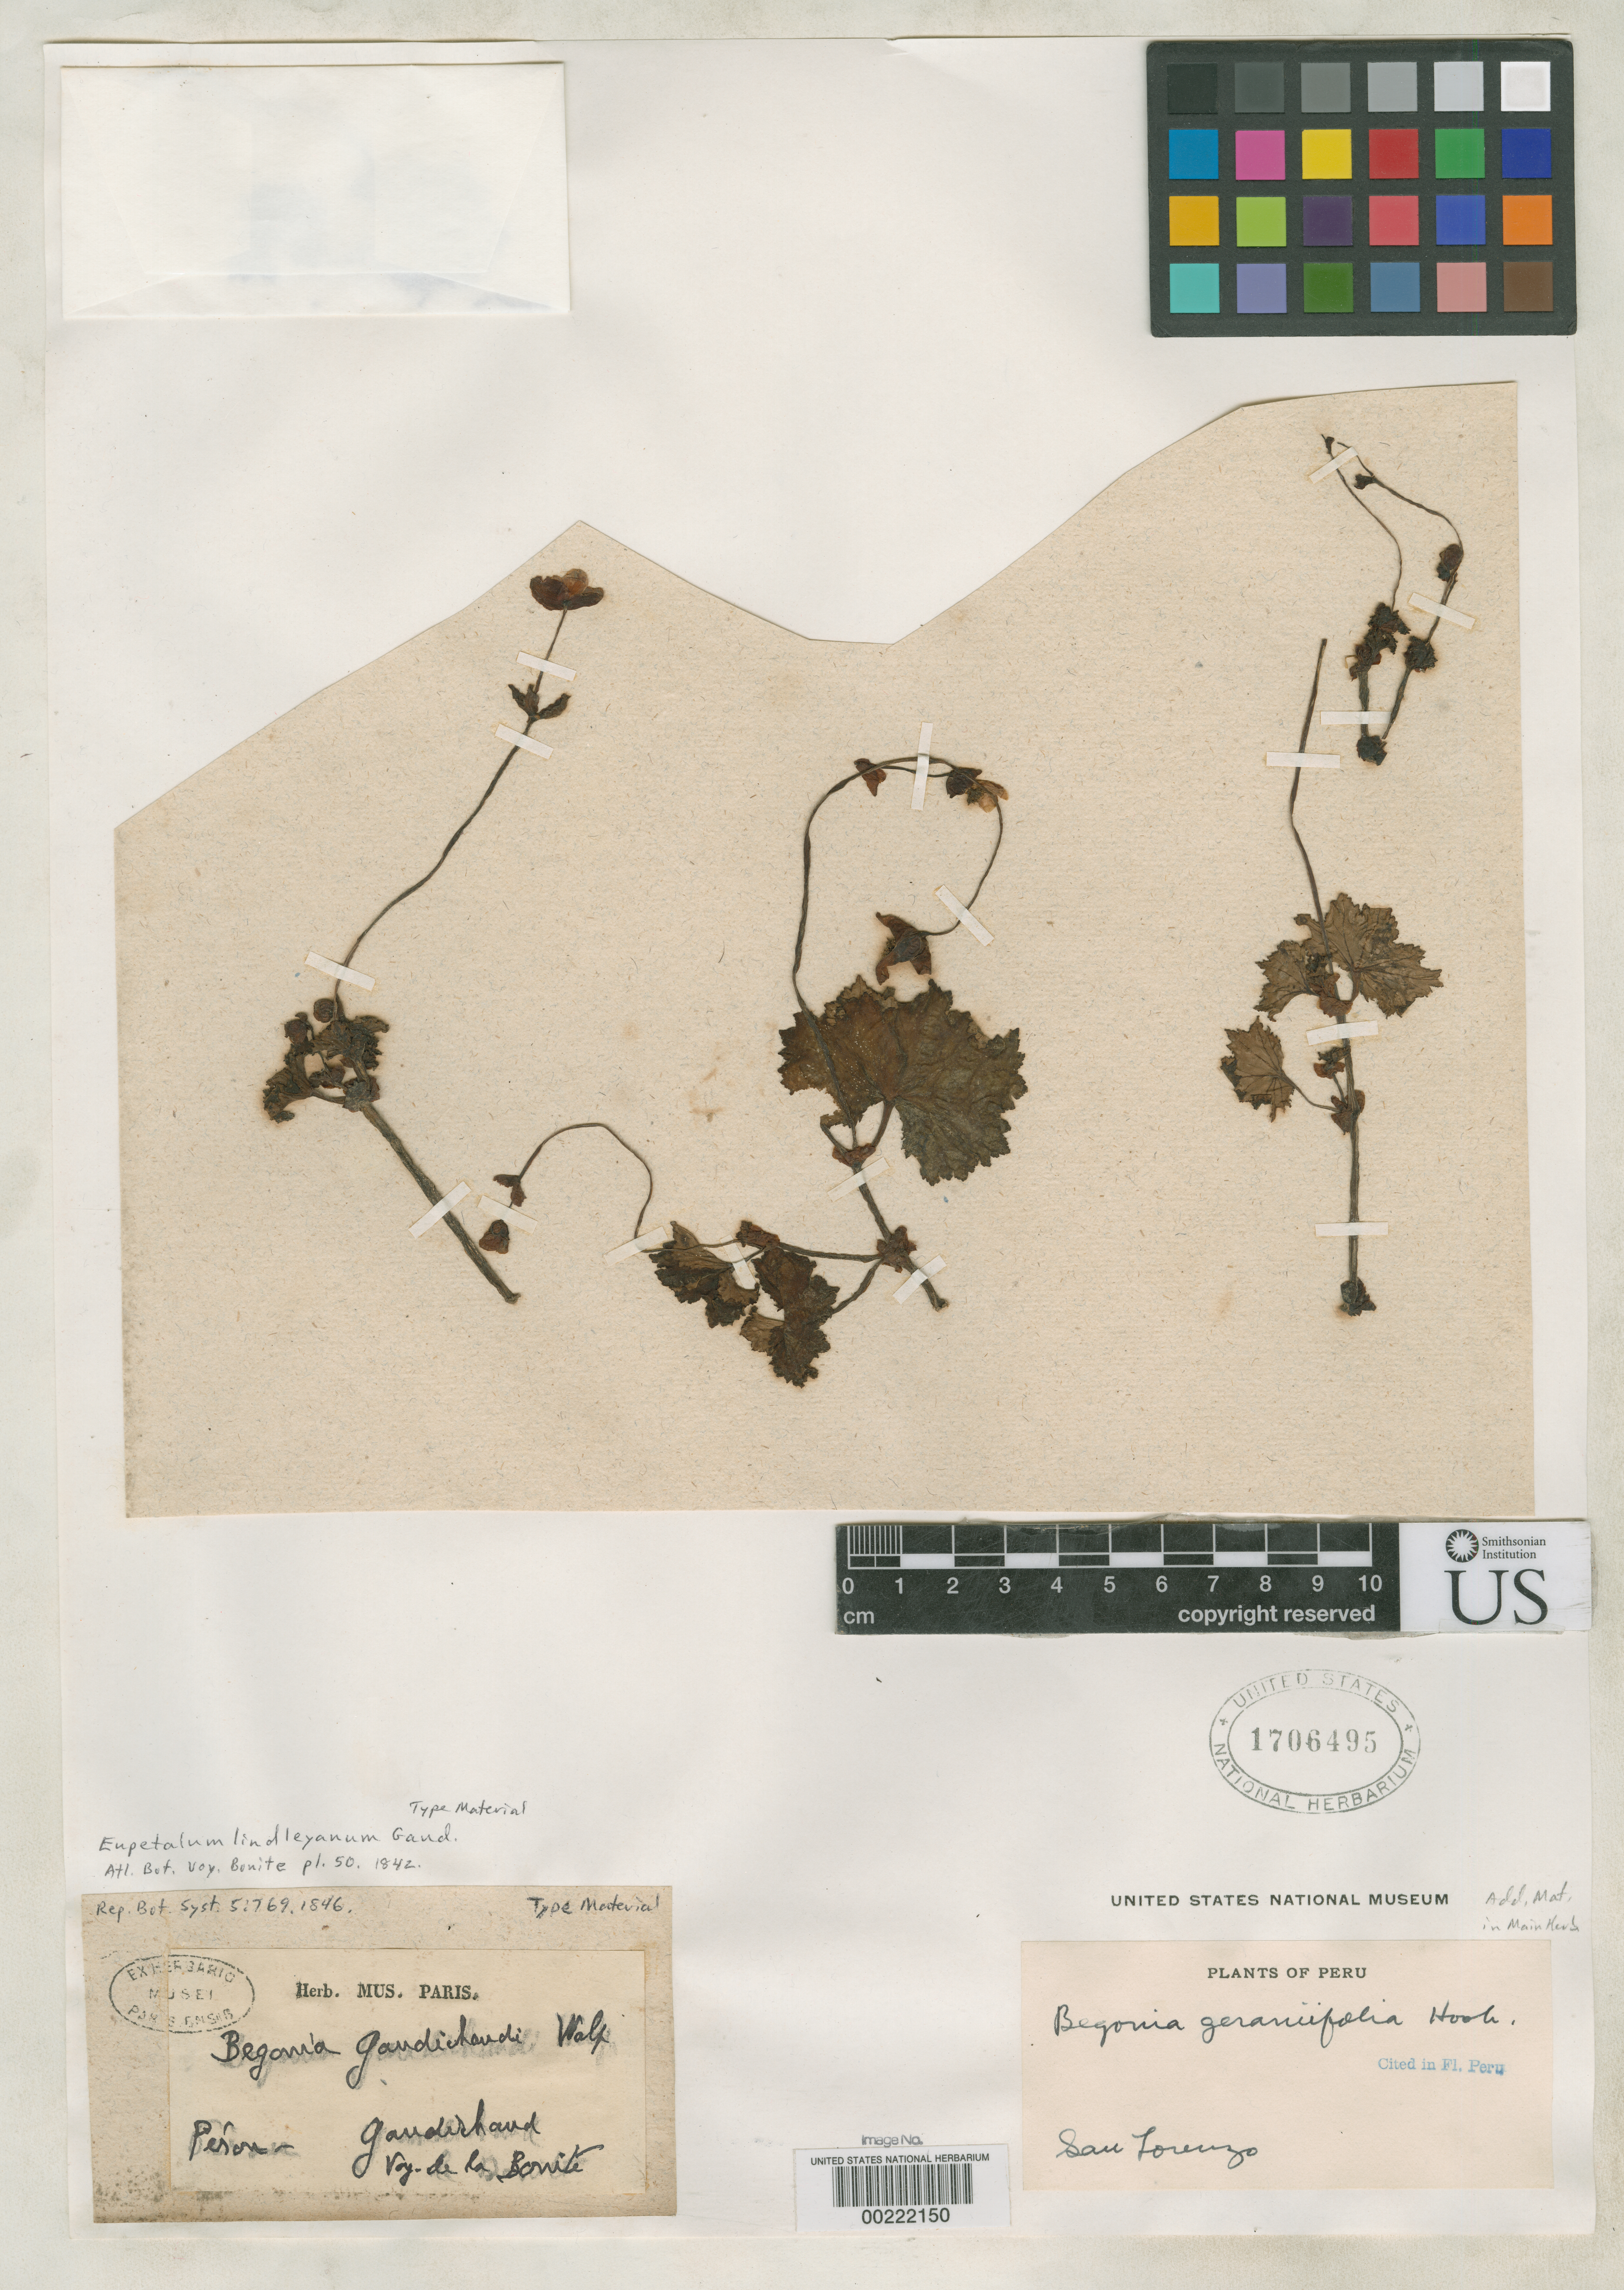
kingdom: Plantae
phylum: Tracheophyta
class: Magnoliopsida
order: Cucurbitales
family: Begoniaceae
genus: Eupetalum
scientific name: Eupetalum lindleyanum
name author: Gaudich.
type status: Type Collection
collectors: C. Gaudichaud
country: Peru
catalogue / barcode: US 1706495